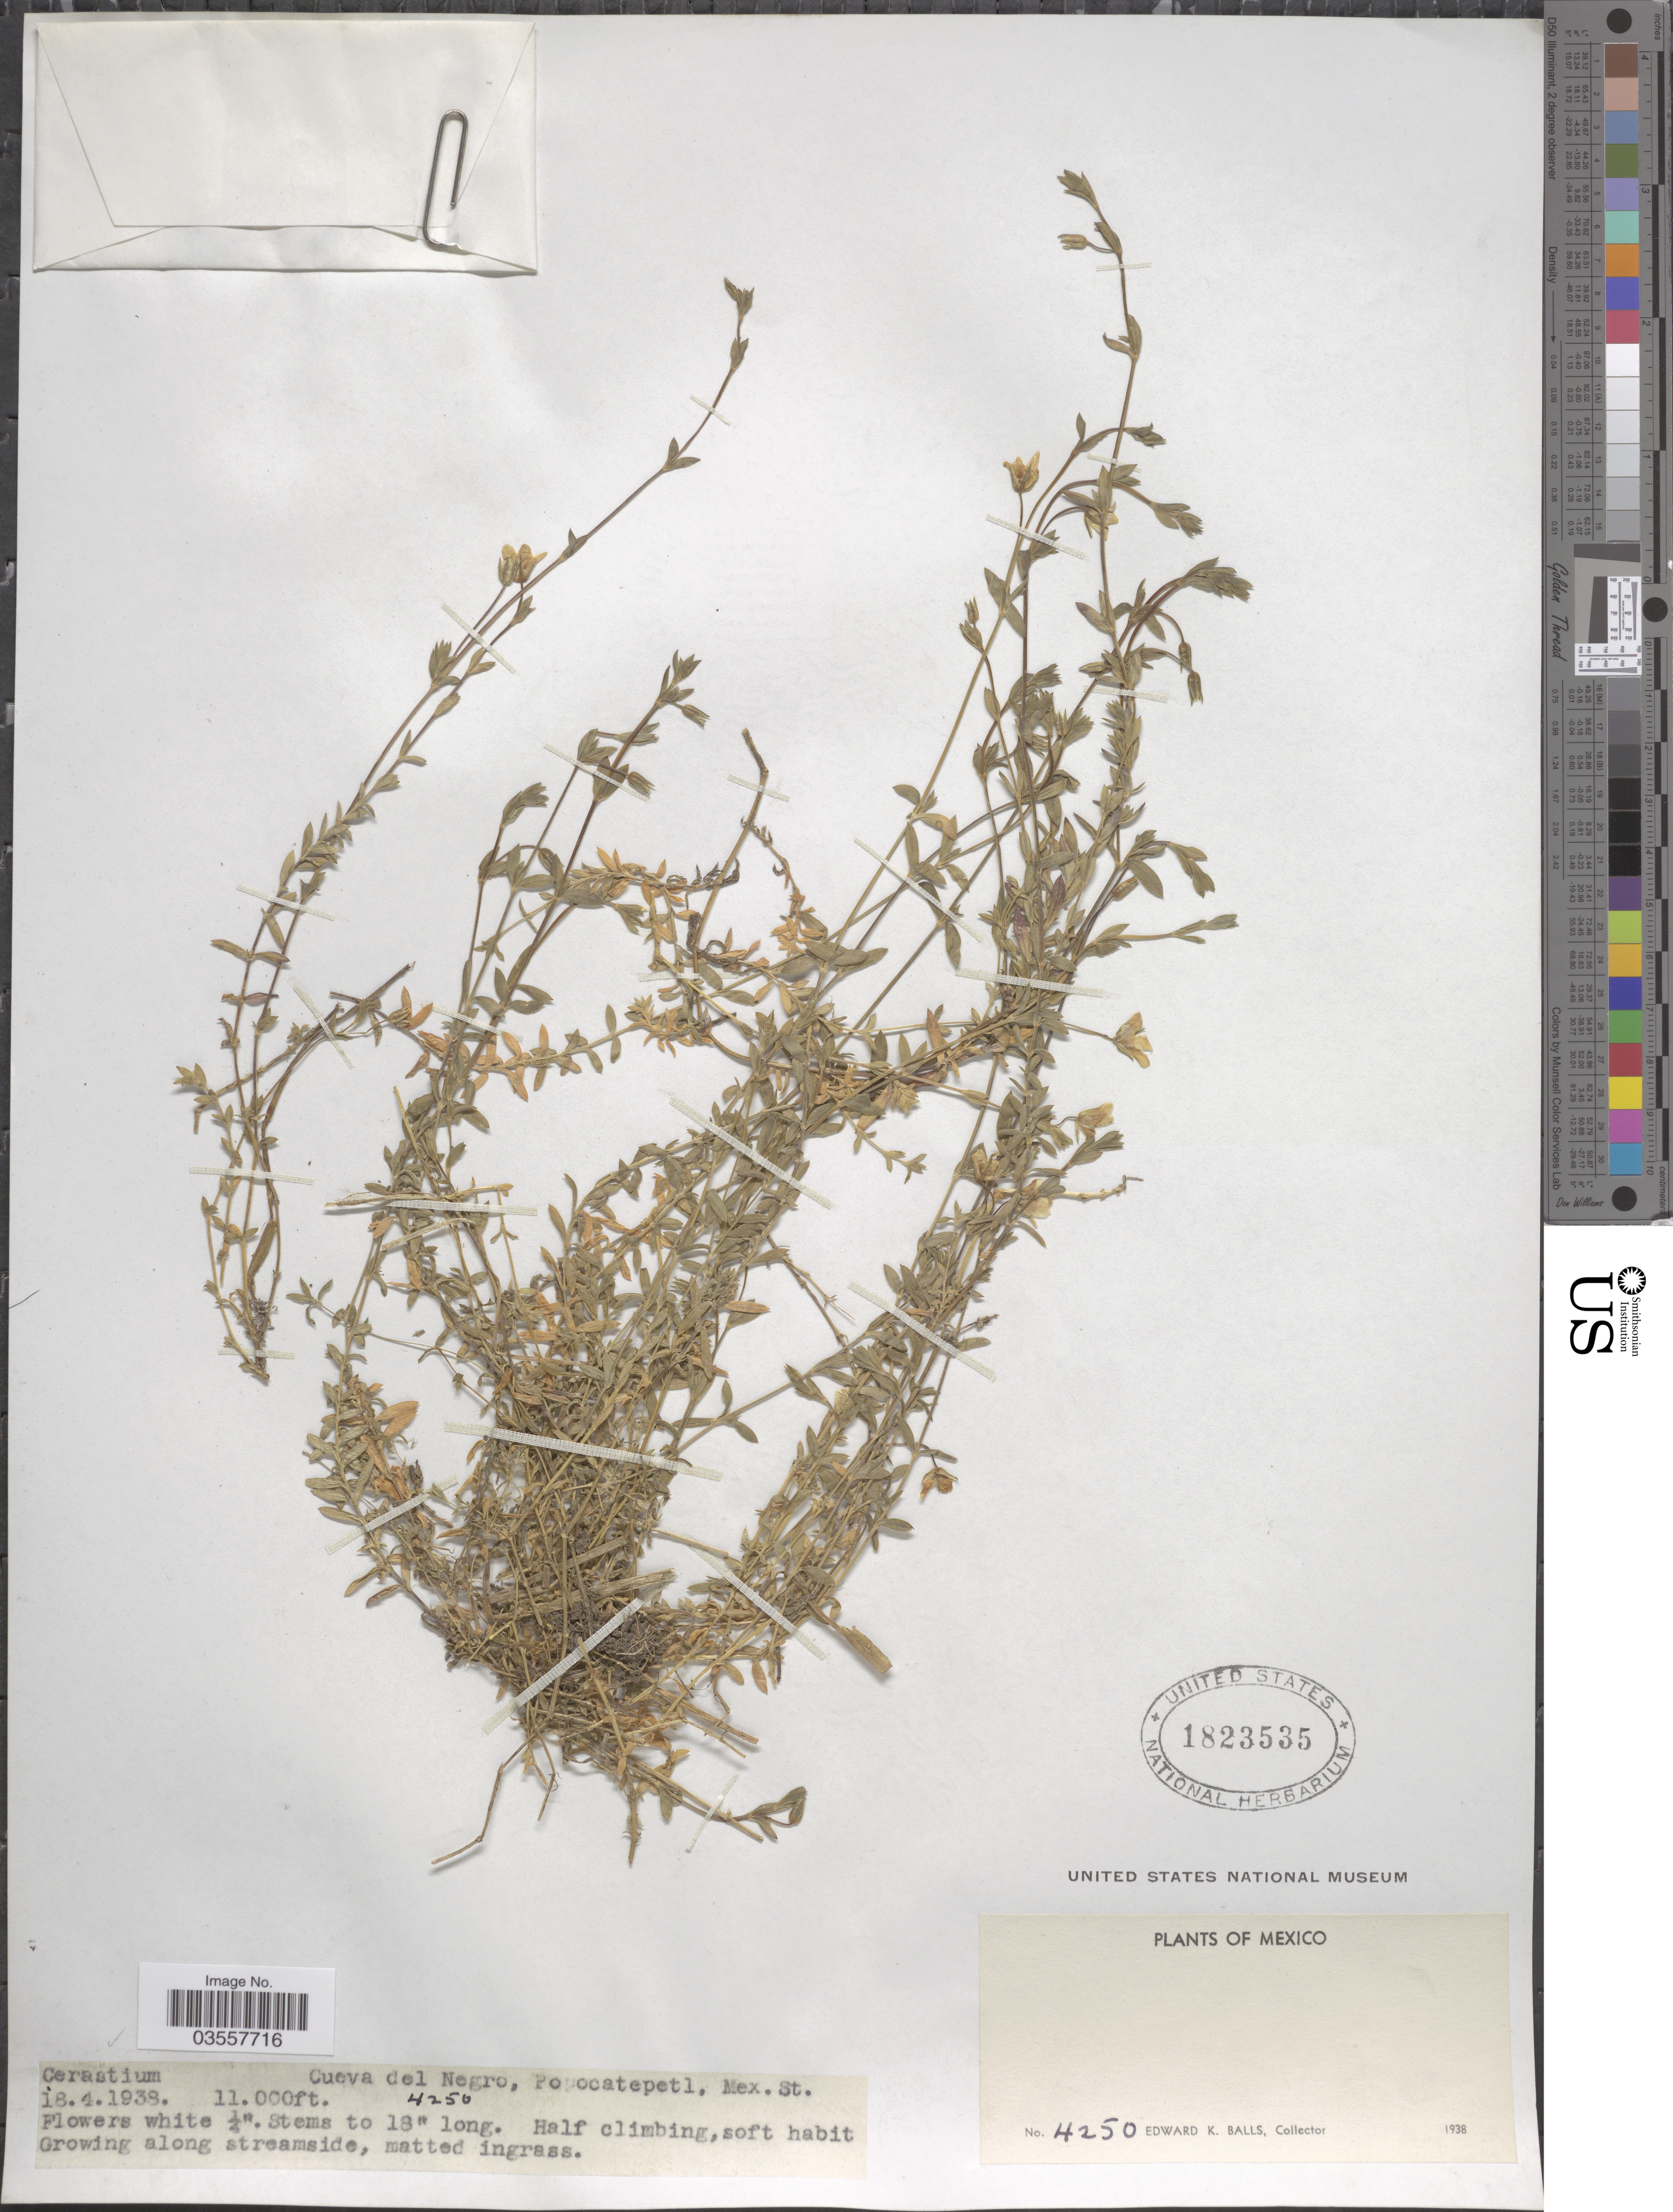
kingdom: Plantae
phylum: Tracheophyta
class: Magnoliopsida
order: Caryophyllales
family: Caryophyllaceae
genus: Cerastium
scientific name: Cerastium sp.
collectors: E. K. Balls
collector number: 4250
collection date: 1938-04-18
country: Mexico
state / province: México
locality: Cueva del Negro, Popocatepetl, Mex. St.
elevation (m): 3353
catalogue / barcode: US 1823535